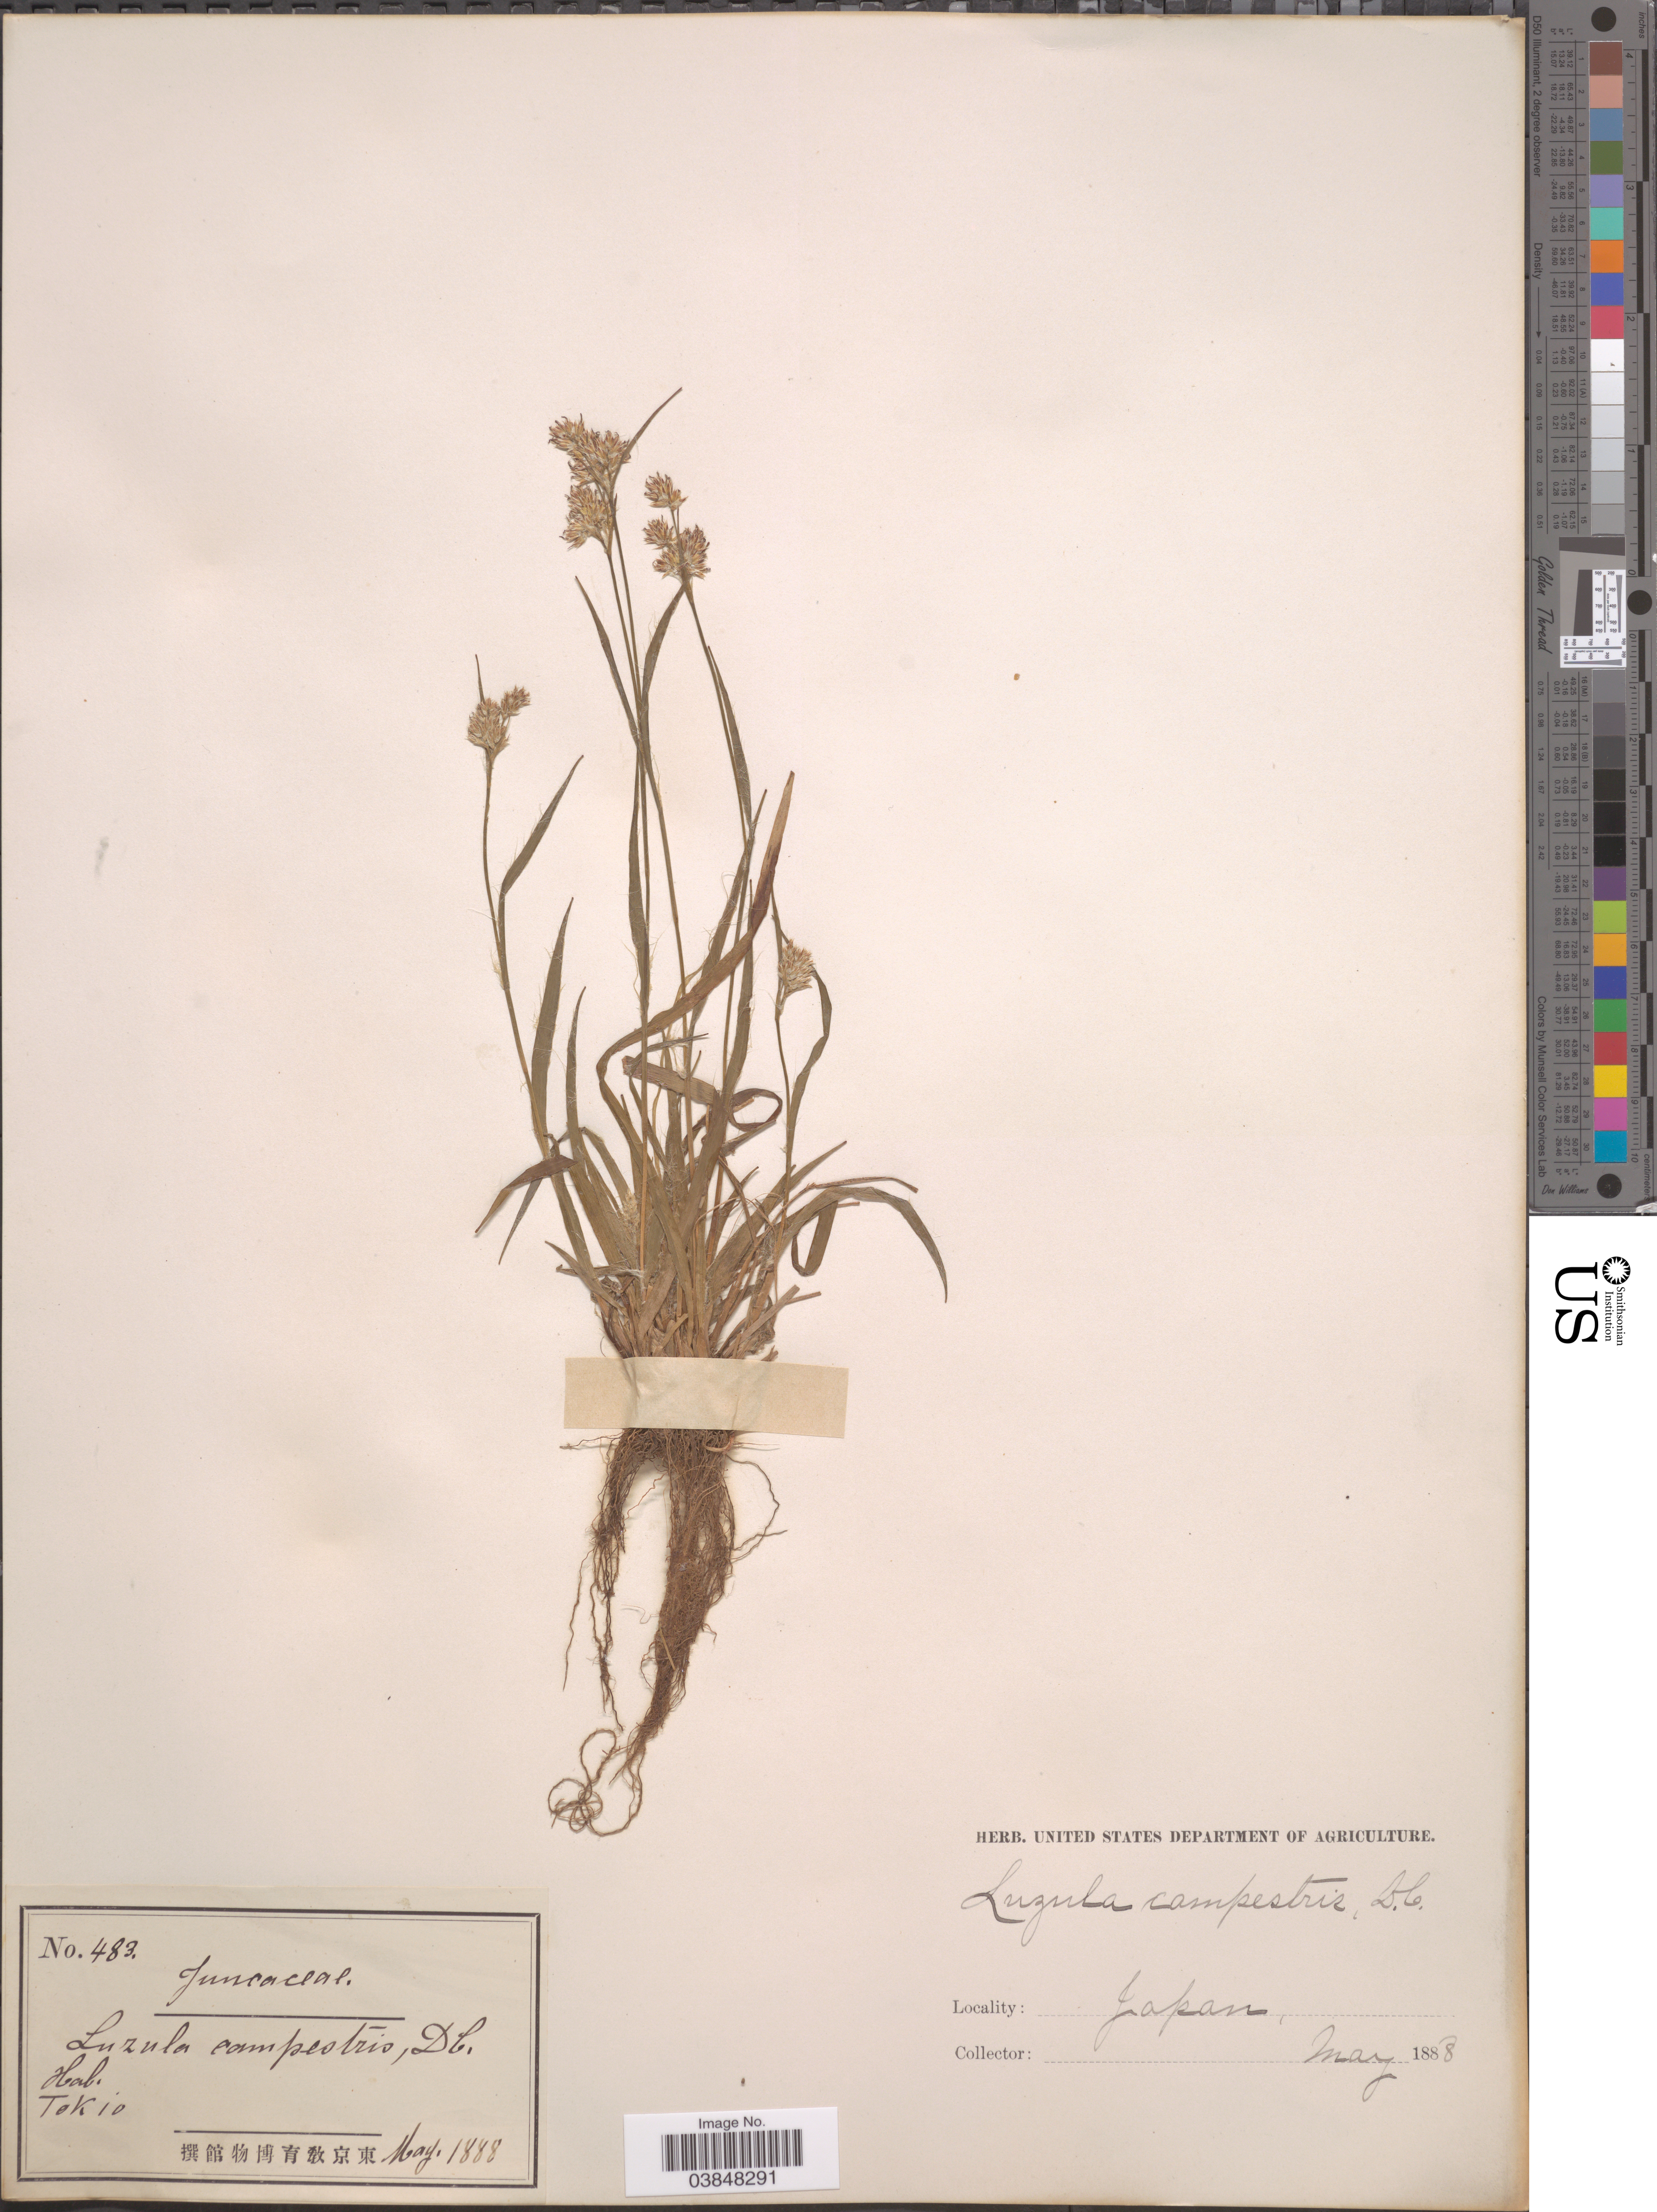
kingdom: Plantae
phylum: Tracheophyta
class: Liliopsida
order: Poales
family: Juncaceae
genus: Luzula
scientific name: Luzula capitata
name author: (Miq. ex Franch. & Sav.) Kom.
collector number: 483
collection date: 1888-05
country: Japan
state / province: Tokyo, Federal City of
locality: Tokio.